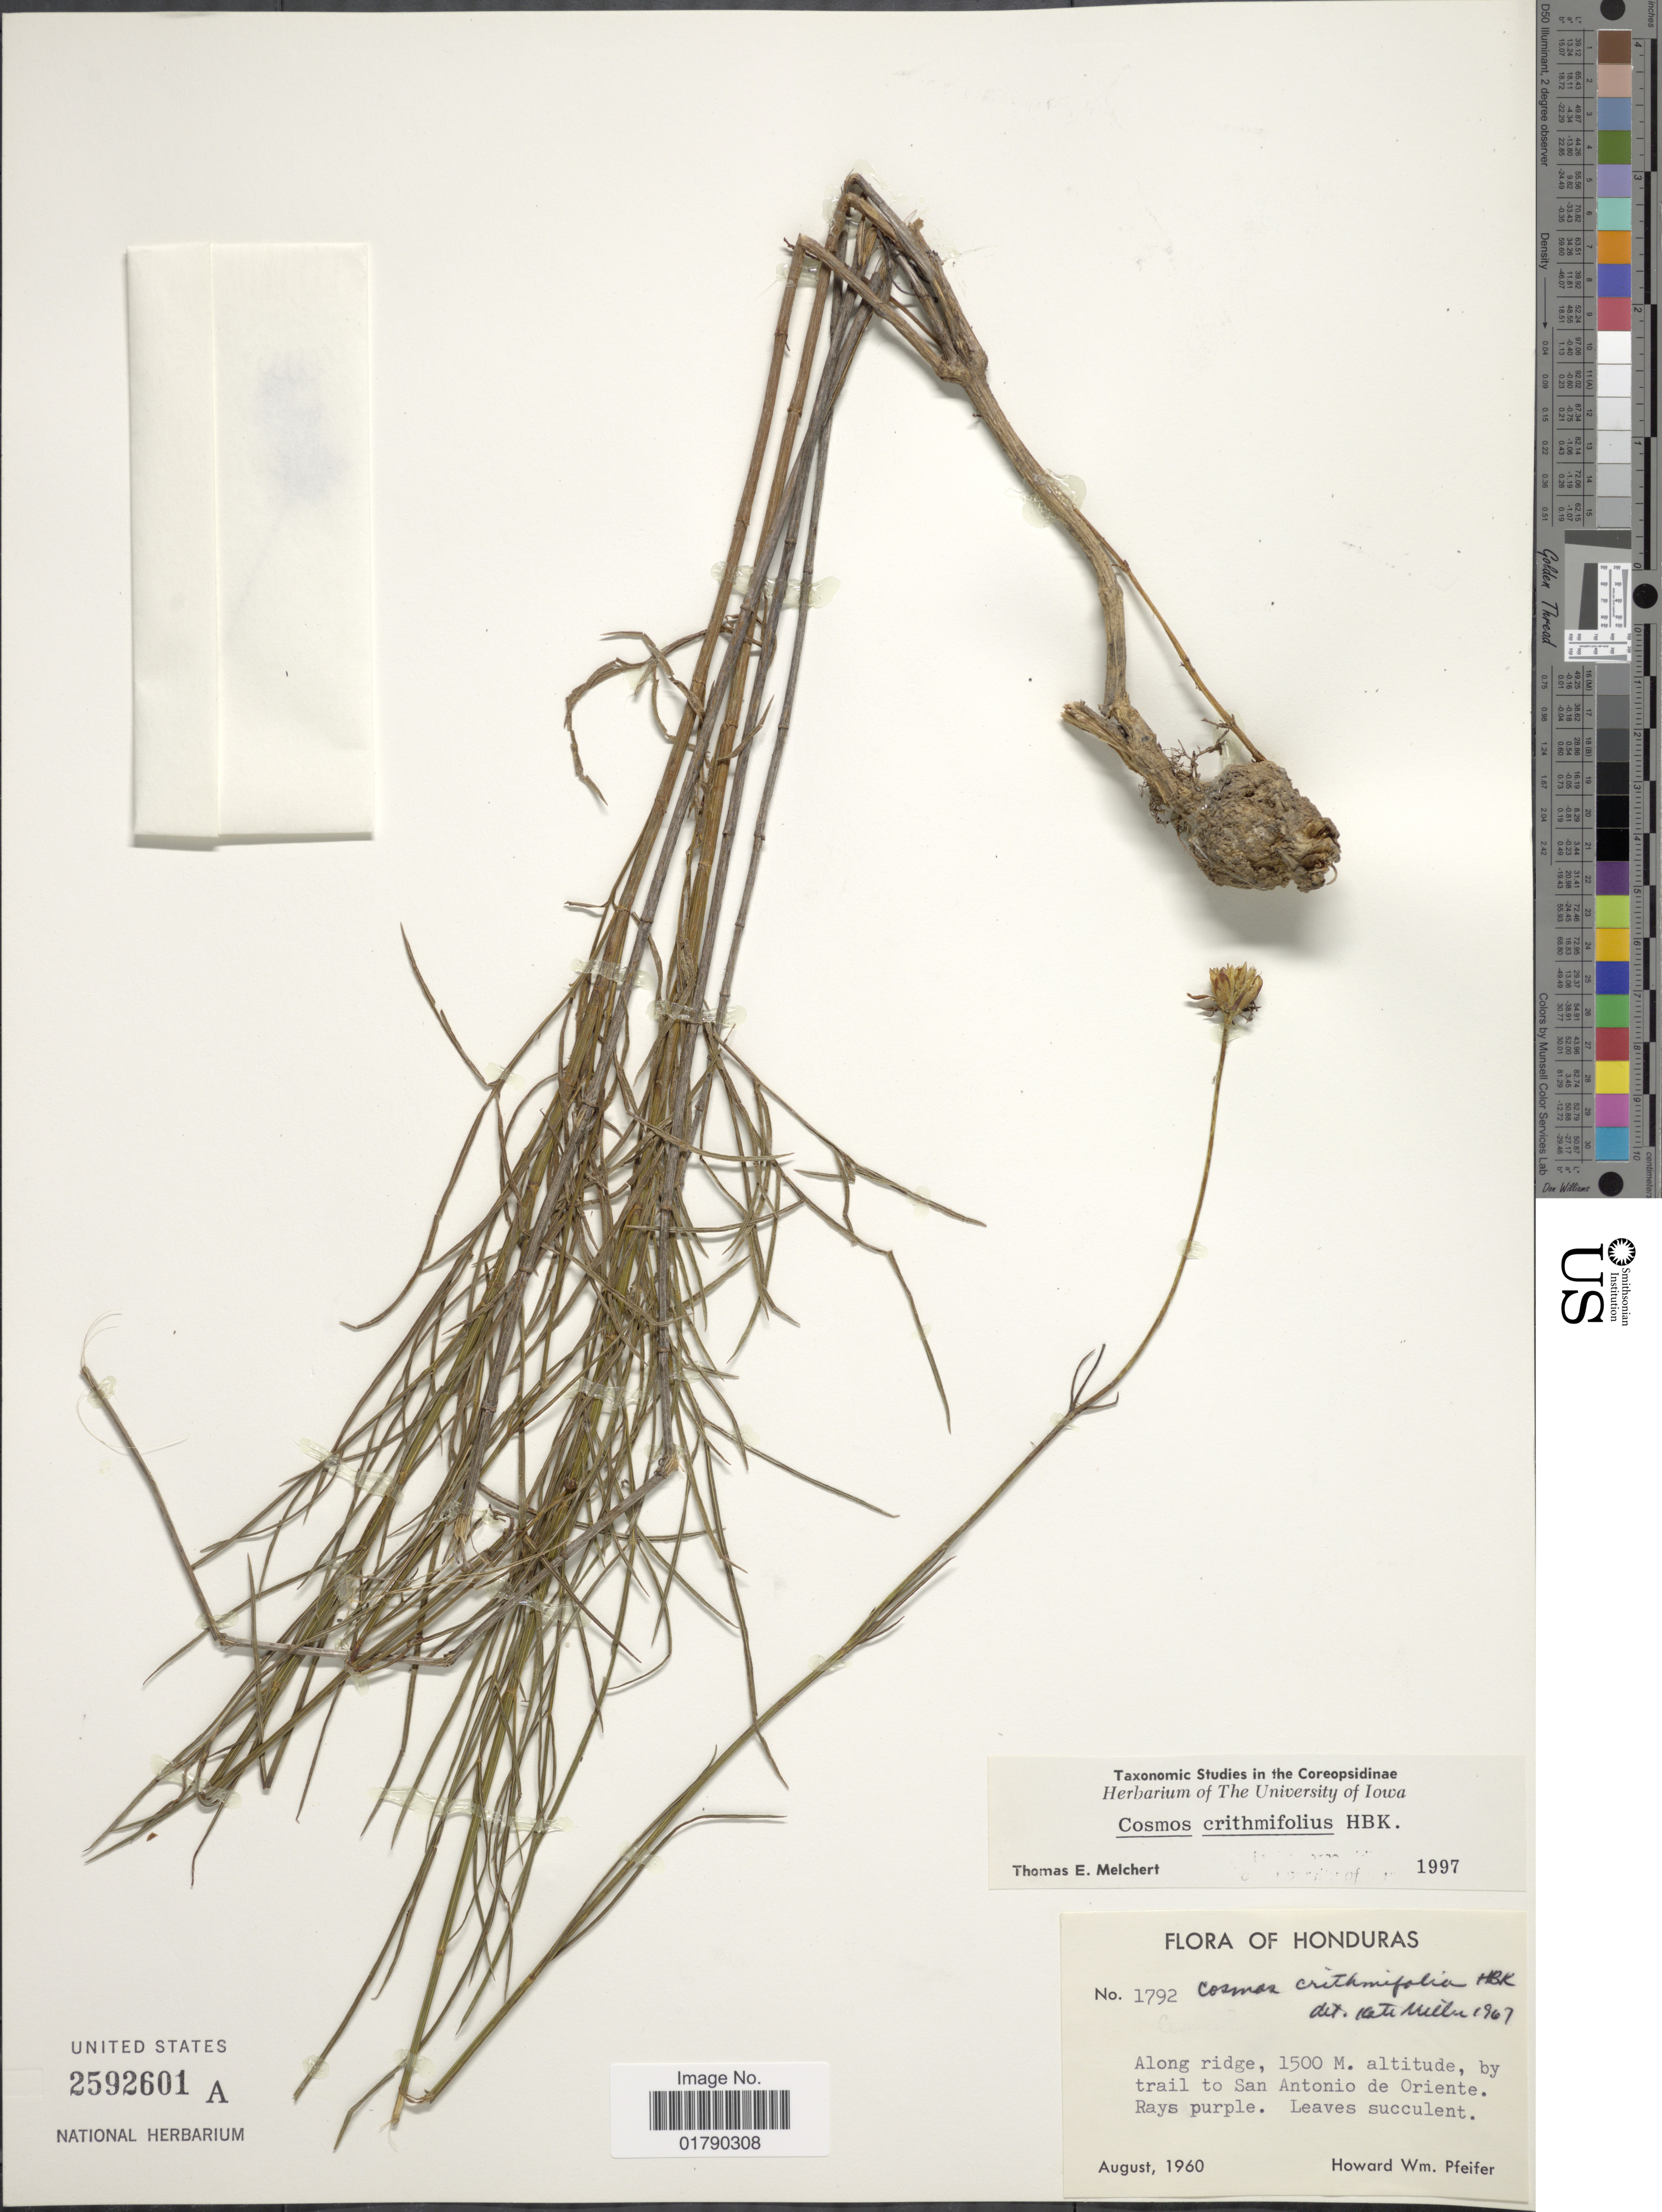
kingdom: Plantae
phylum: Tracheophyta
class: Magnoliopsida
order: Asterales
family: Asteraceae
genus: Cosmos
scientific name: Cosmos crithmifolius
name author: Kunth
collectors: H. W. Pfeifer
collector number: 1792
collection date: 1960-08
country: Honduras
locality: Along ridge, by trail to San Antonio de Oriente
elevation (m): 1500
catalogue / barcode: US 2592601A